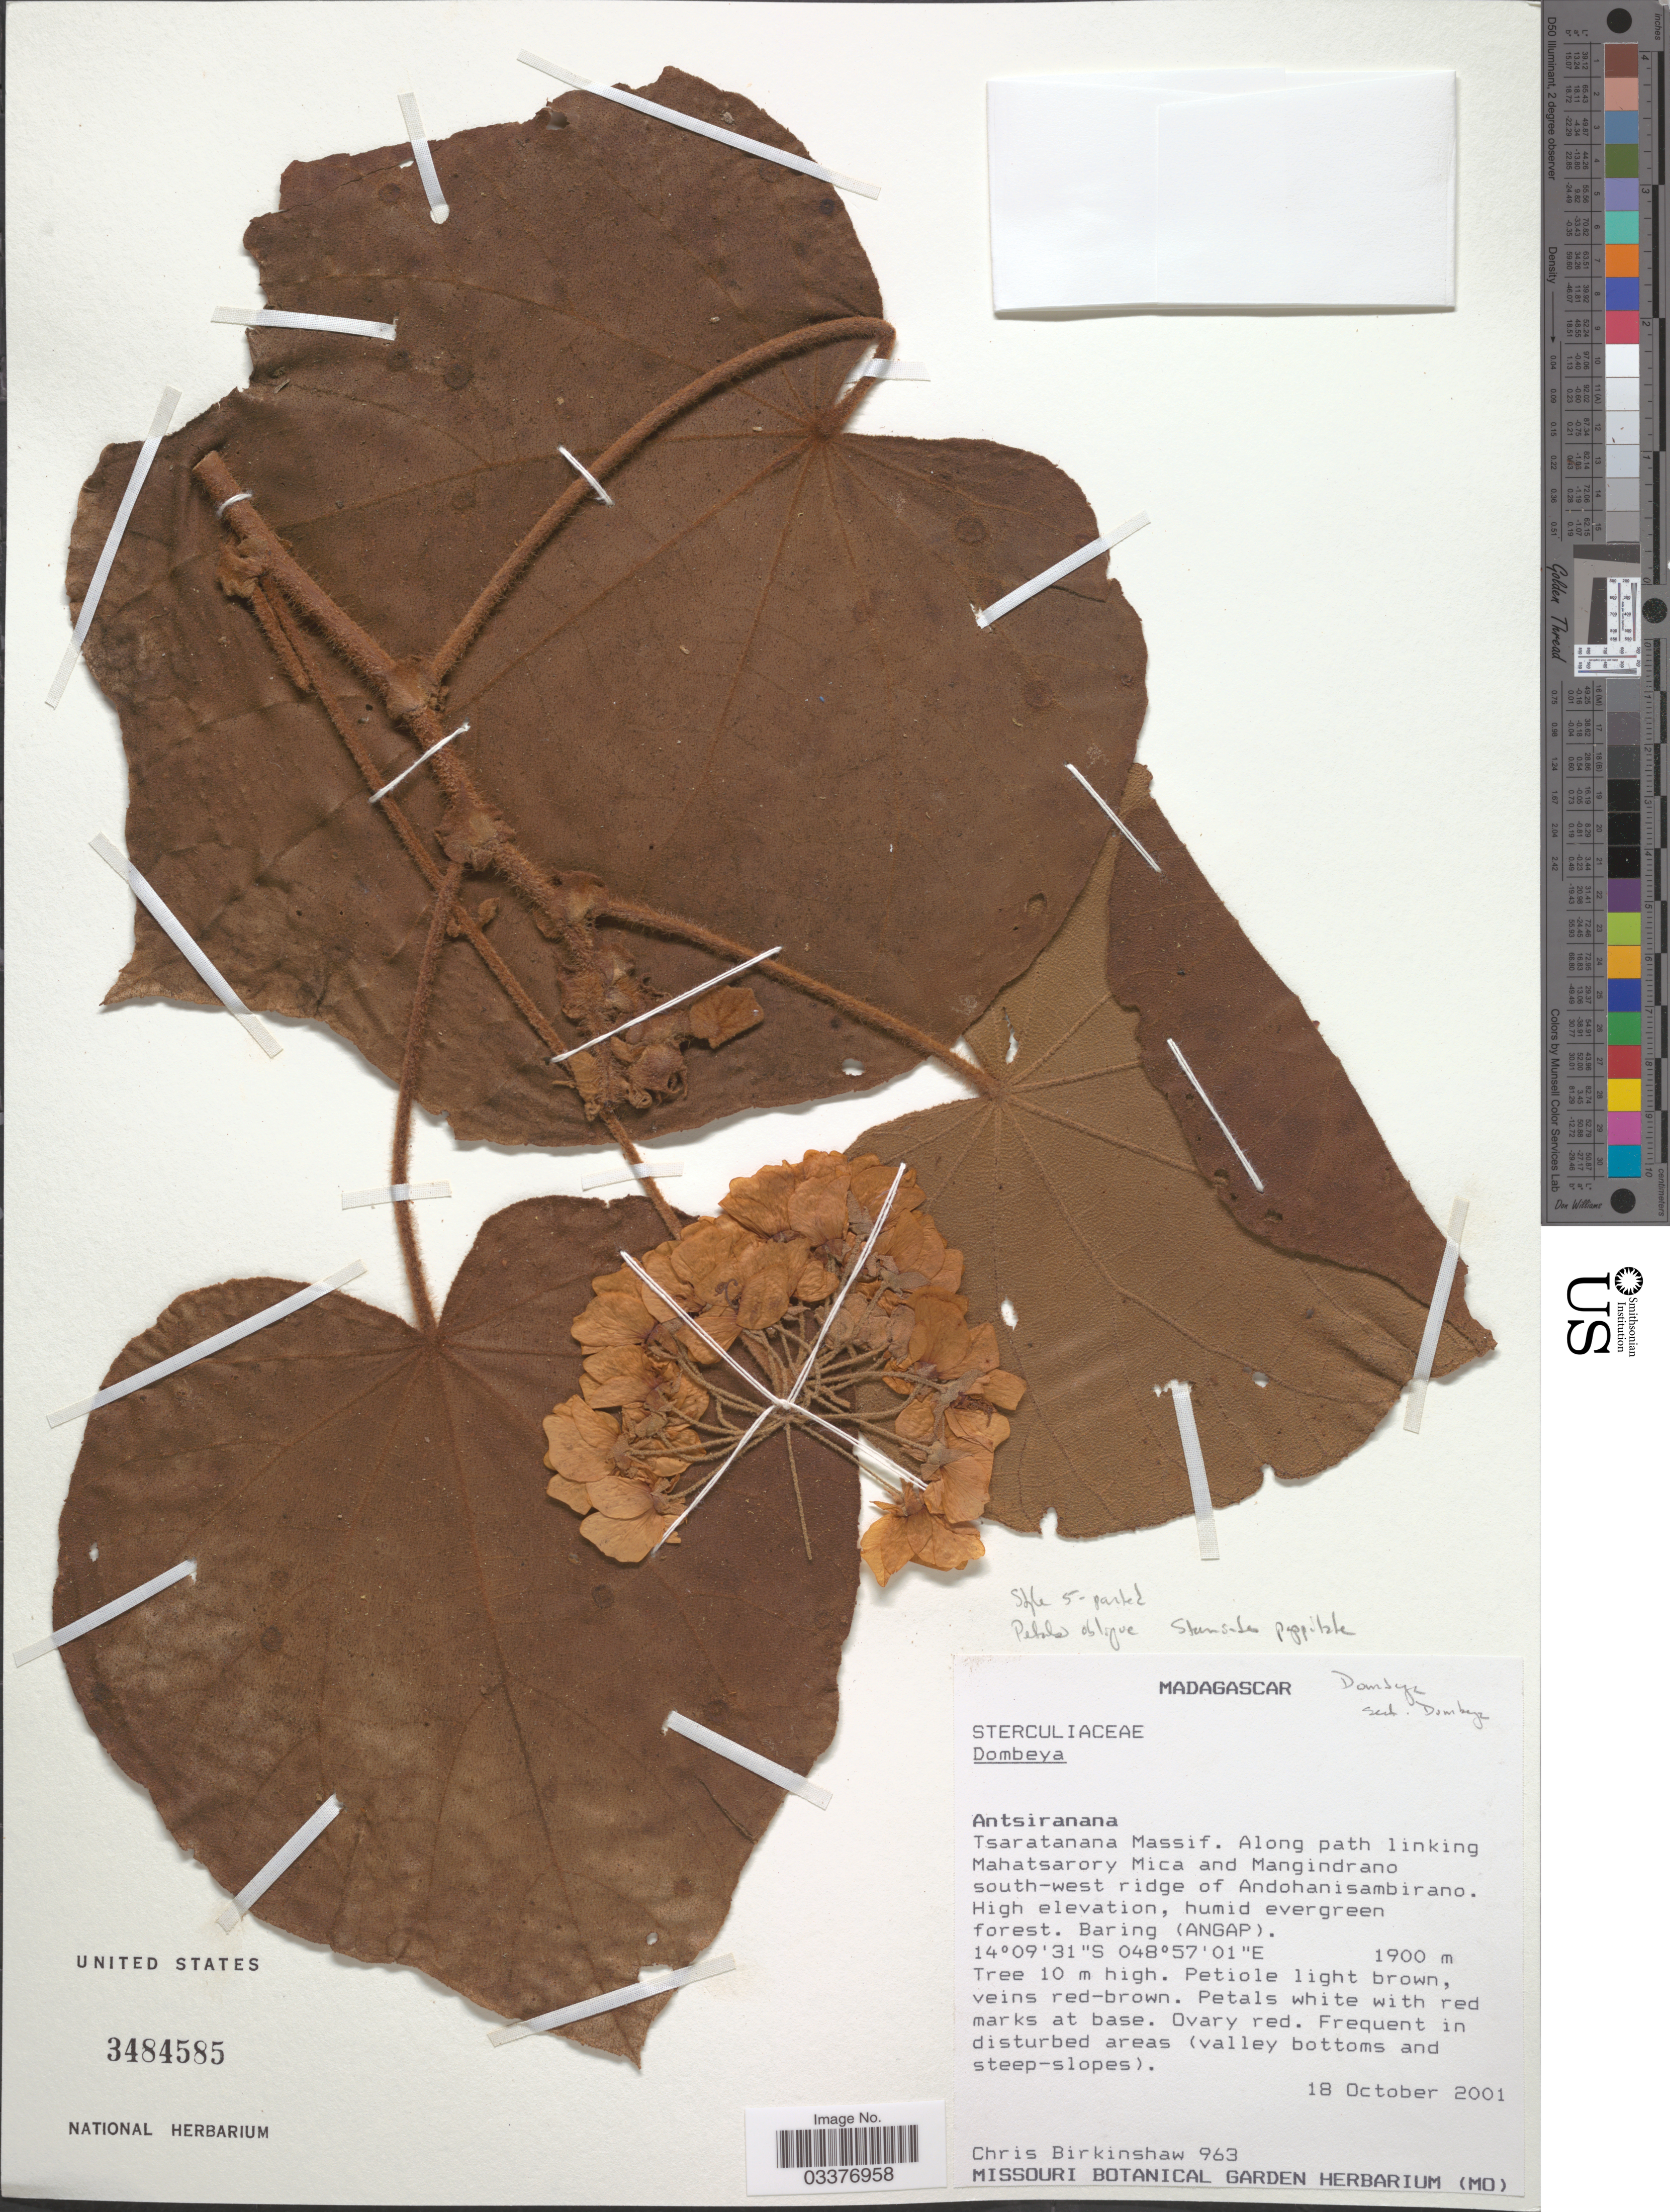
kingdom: Plantae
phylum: Tracheophyta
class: Magnoliopsida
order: Malvales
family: Malvaceae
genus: Dombeya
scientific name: Dombeya sp.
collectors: C. R. Birkinshaw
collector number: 963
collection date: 2001-10-18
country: Madagascar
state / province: Diana / Sofia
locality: Tsaratanana Massif. Along path linking Mahatsarory Mica and Mangindrano south-west ridge of Andohanisambirano.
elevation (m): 1900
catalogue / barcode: US 3484585